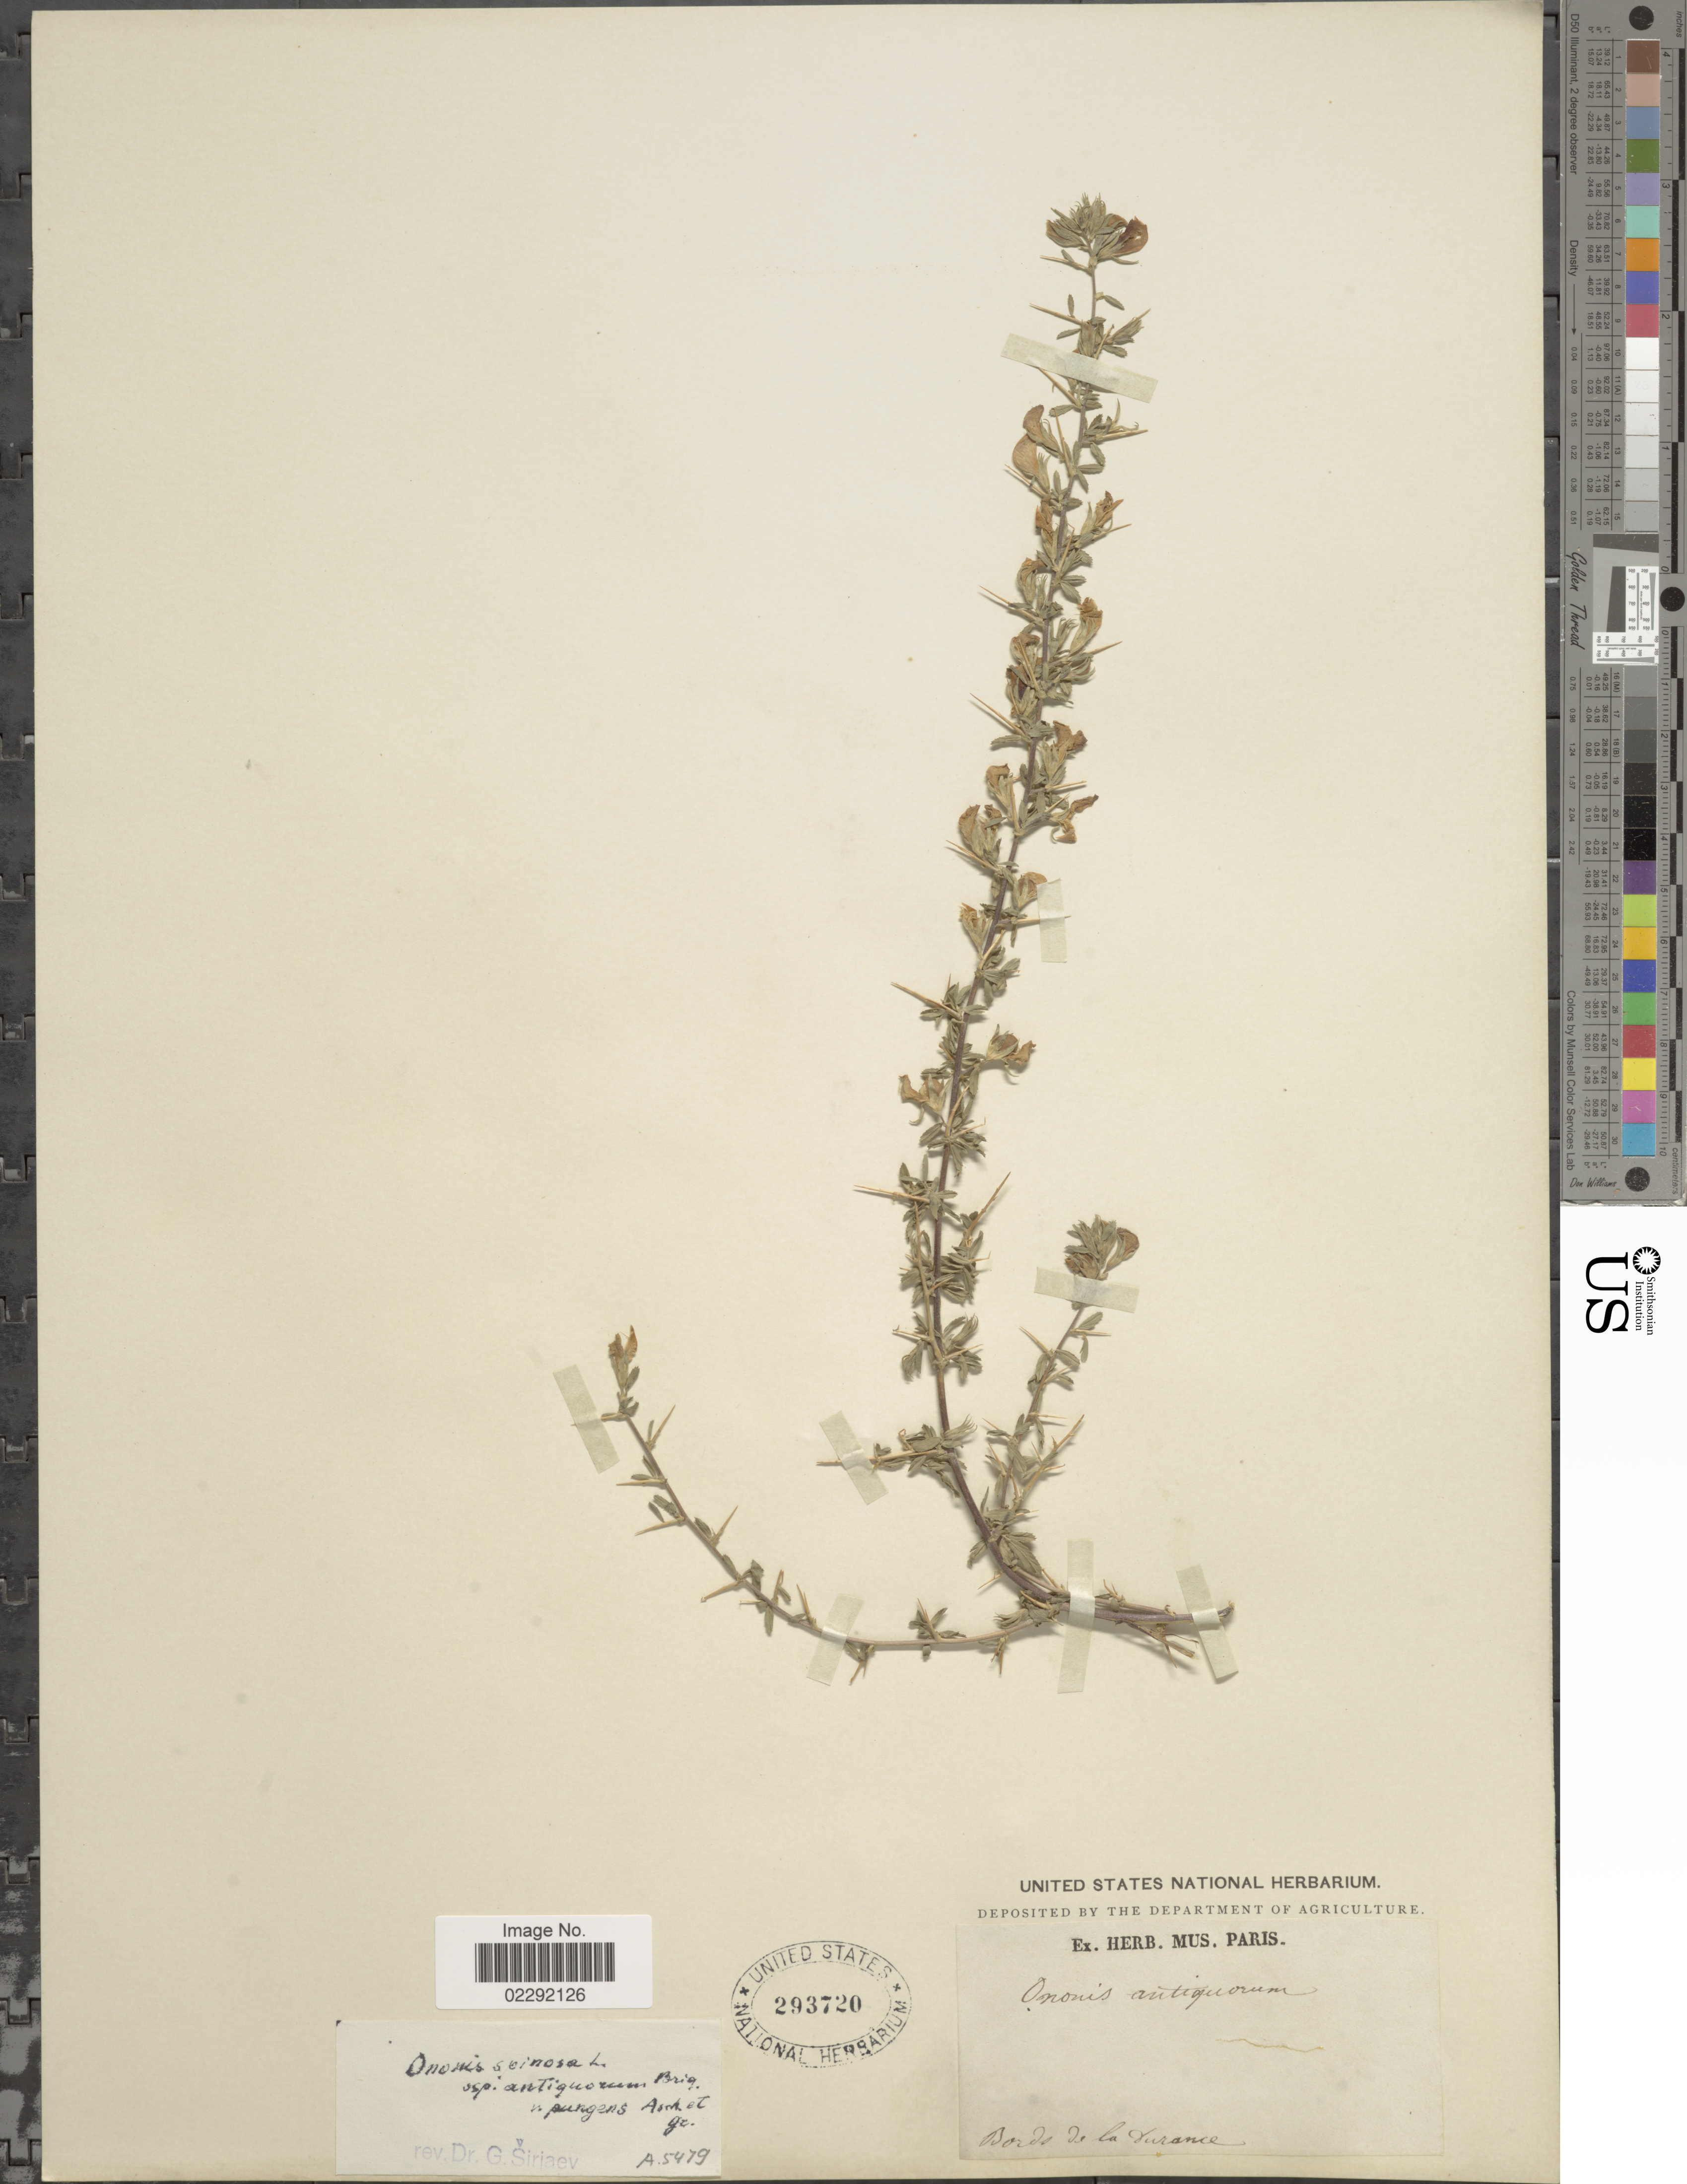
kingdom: Plantae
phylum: Tracheophyta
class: Magnoliopsida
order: Fabales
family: Fabaceae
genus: Ononis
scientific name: Ononis spinosa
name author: L.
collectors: ex herb. Mus. Paris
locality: Bords de la durance. [interpreted]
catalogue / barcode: US 293720